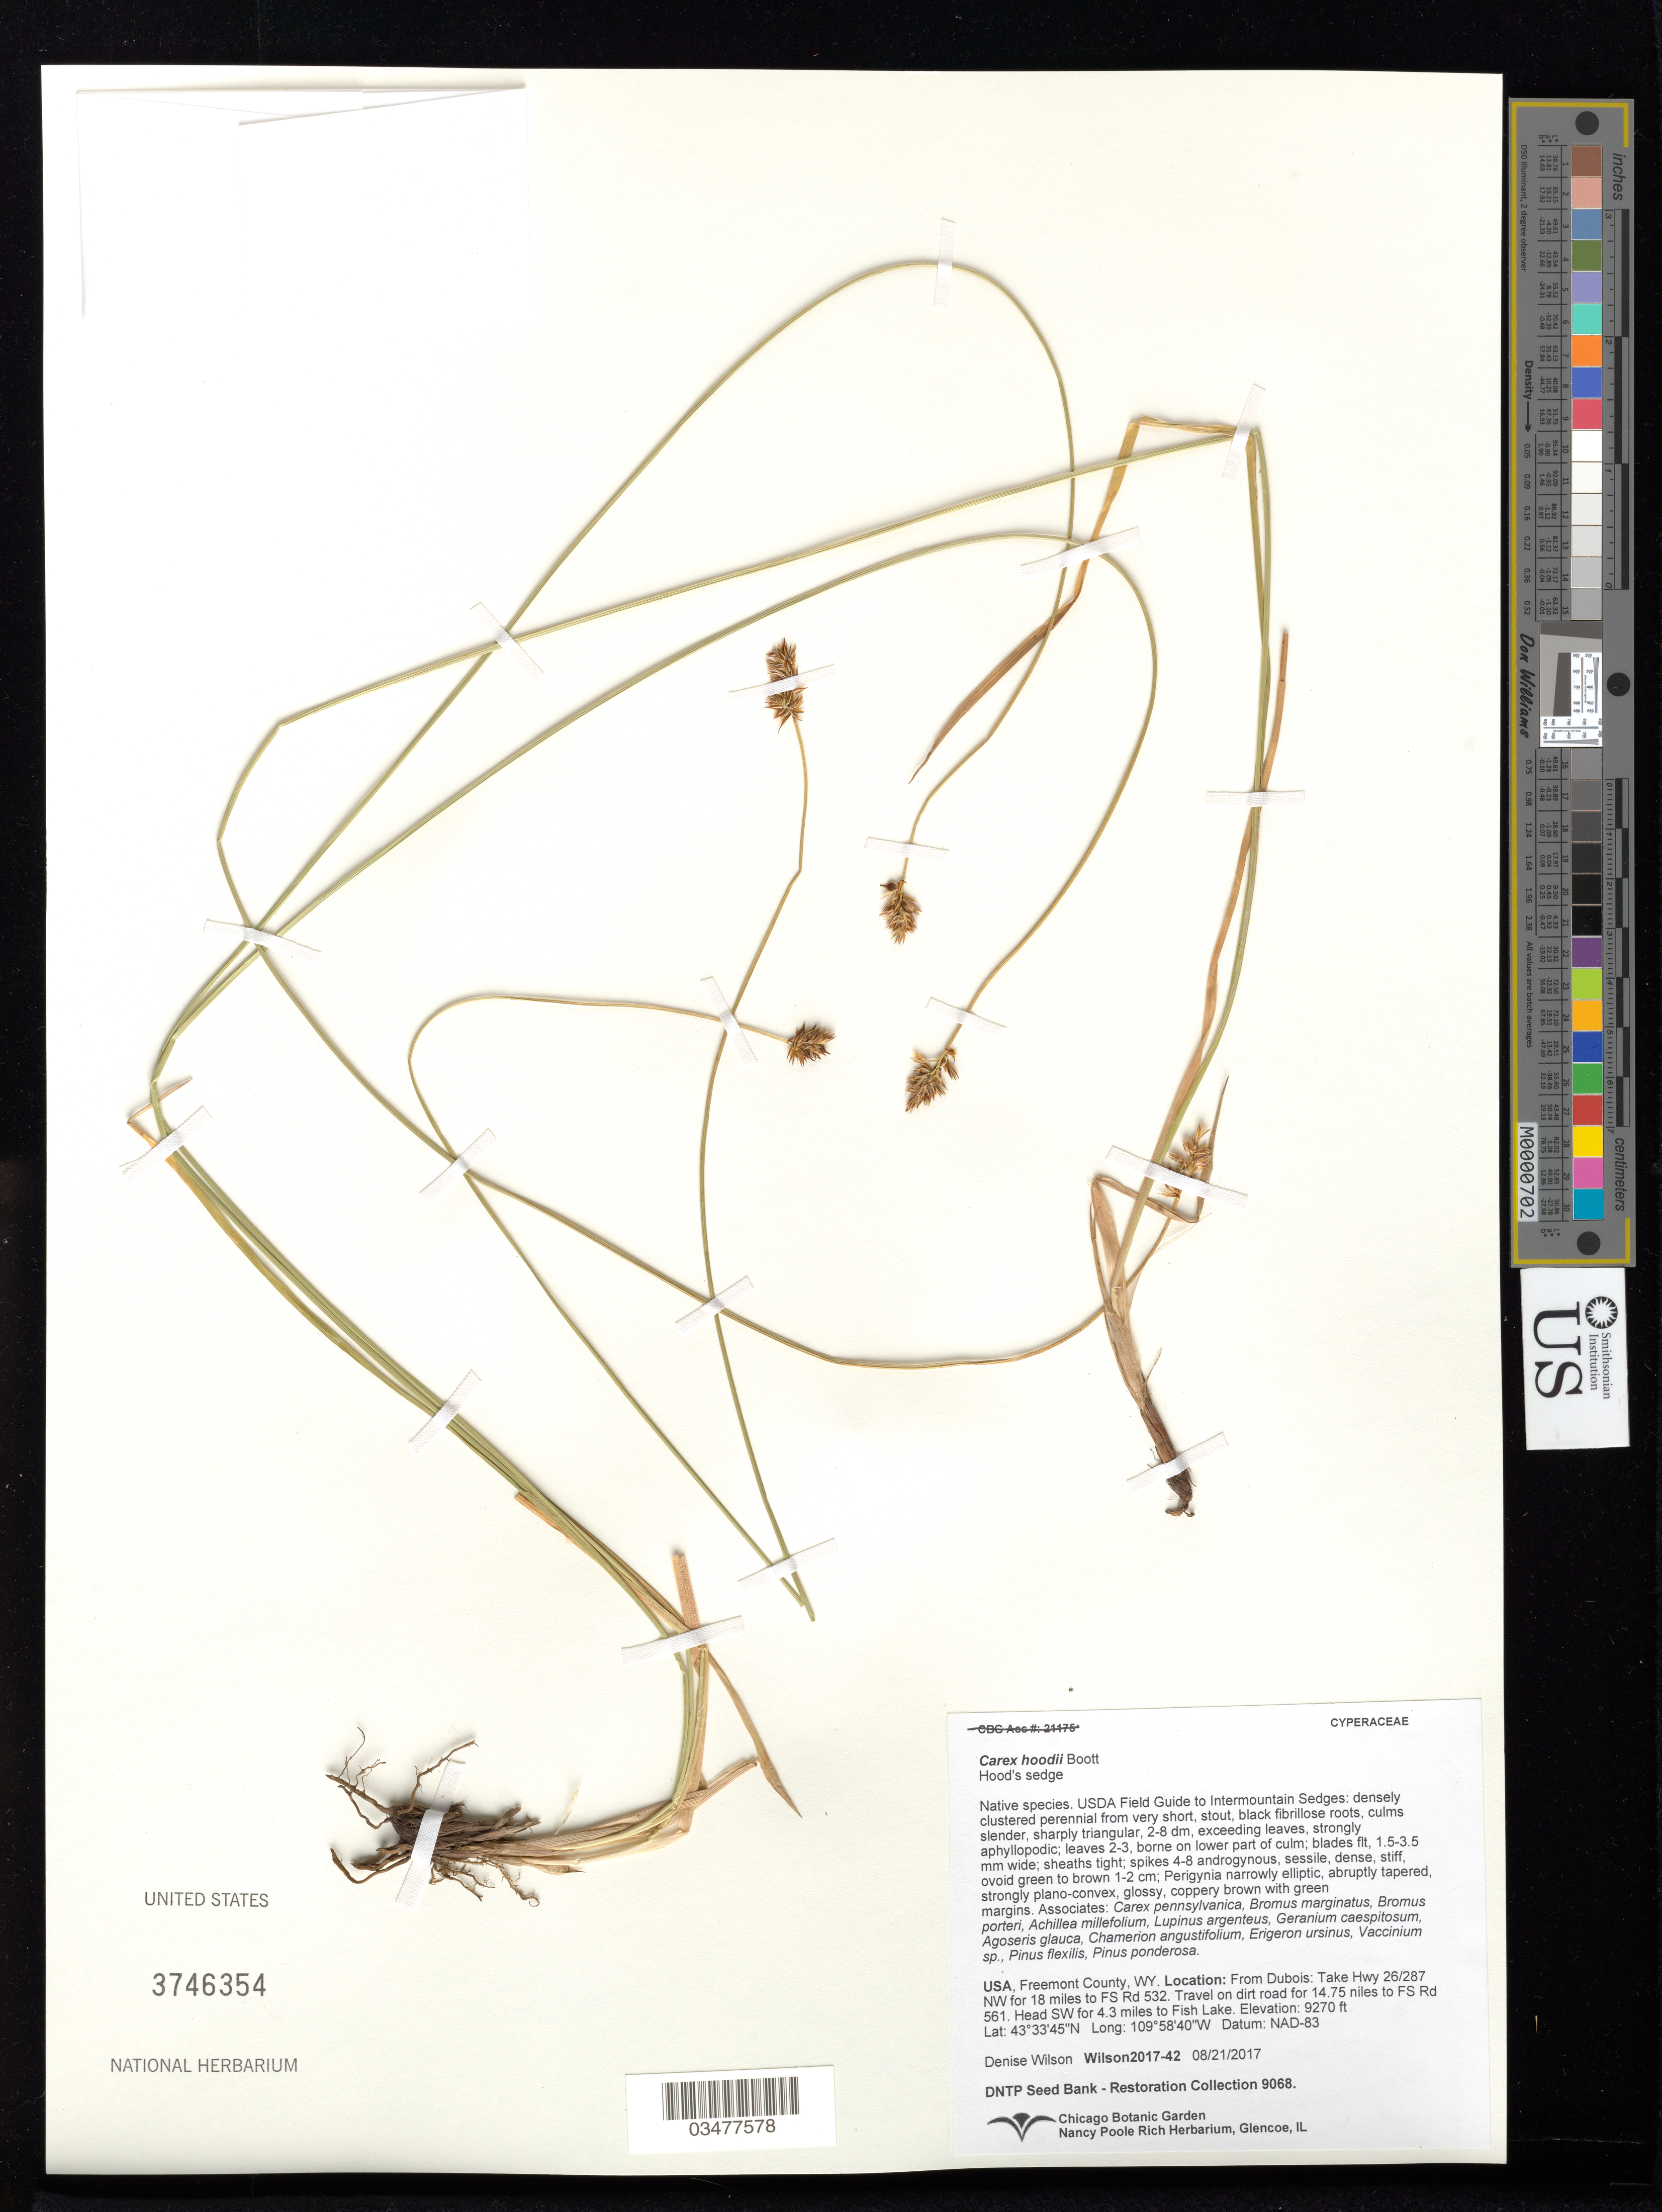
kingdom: Plantae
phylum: Tracheophyta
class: Liliopsida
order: Poales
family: Cyperaceae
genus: Carex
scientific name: Carex hoodii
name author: Boott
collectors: D. Wilson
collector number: Wilson2017-42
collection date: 2017-08-21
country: United States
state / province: Wyoming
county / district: Fremont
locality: Fish Lake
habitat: With Bromus porteri, Vaccinium sp., Pinus flexilis, Pinus ponderosa, etc.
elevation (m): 2825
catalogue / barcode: US 3746354